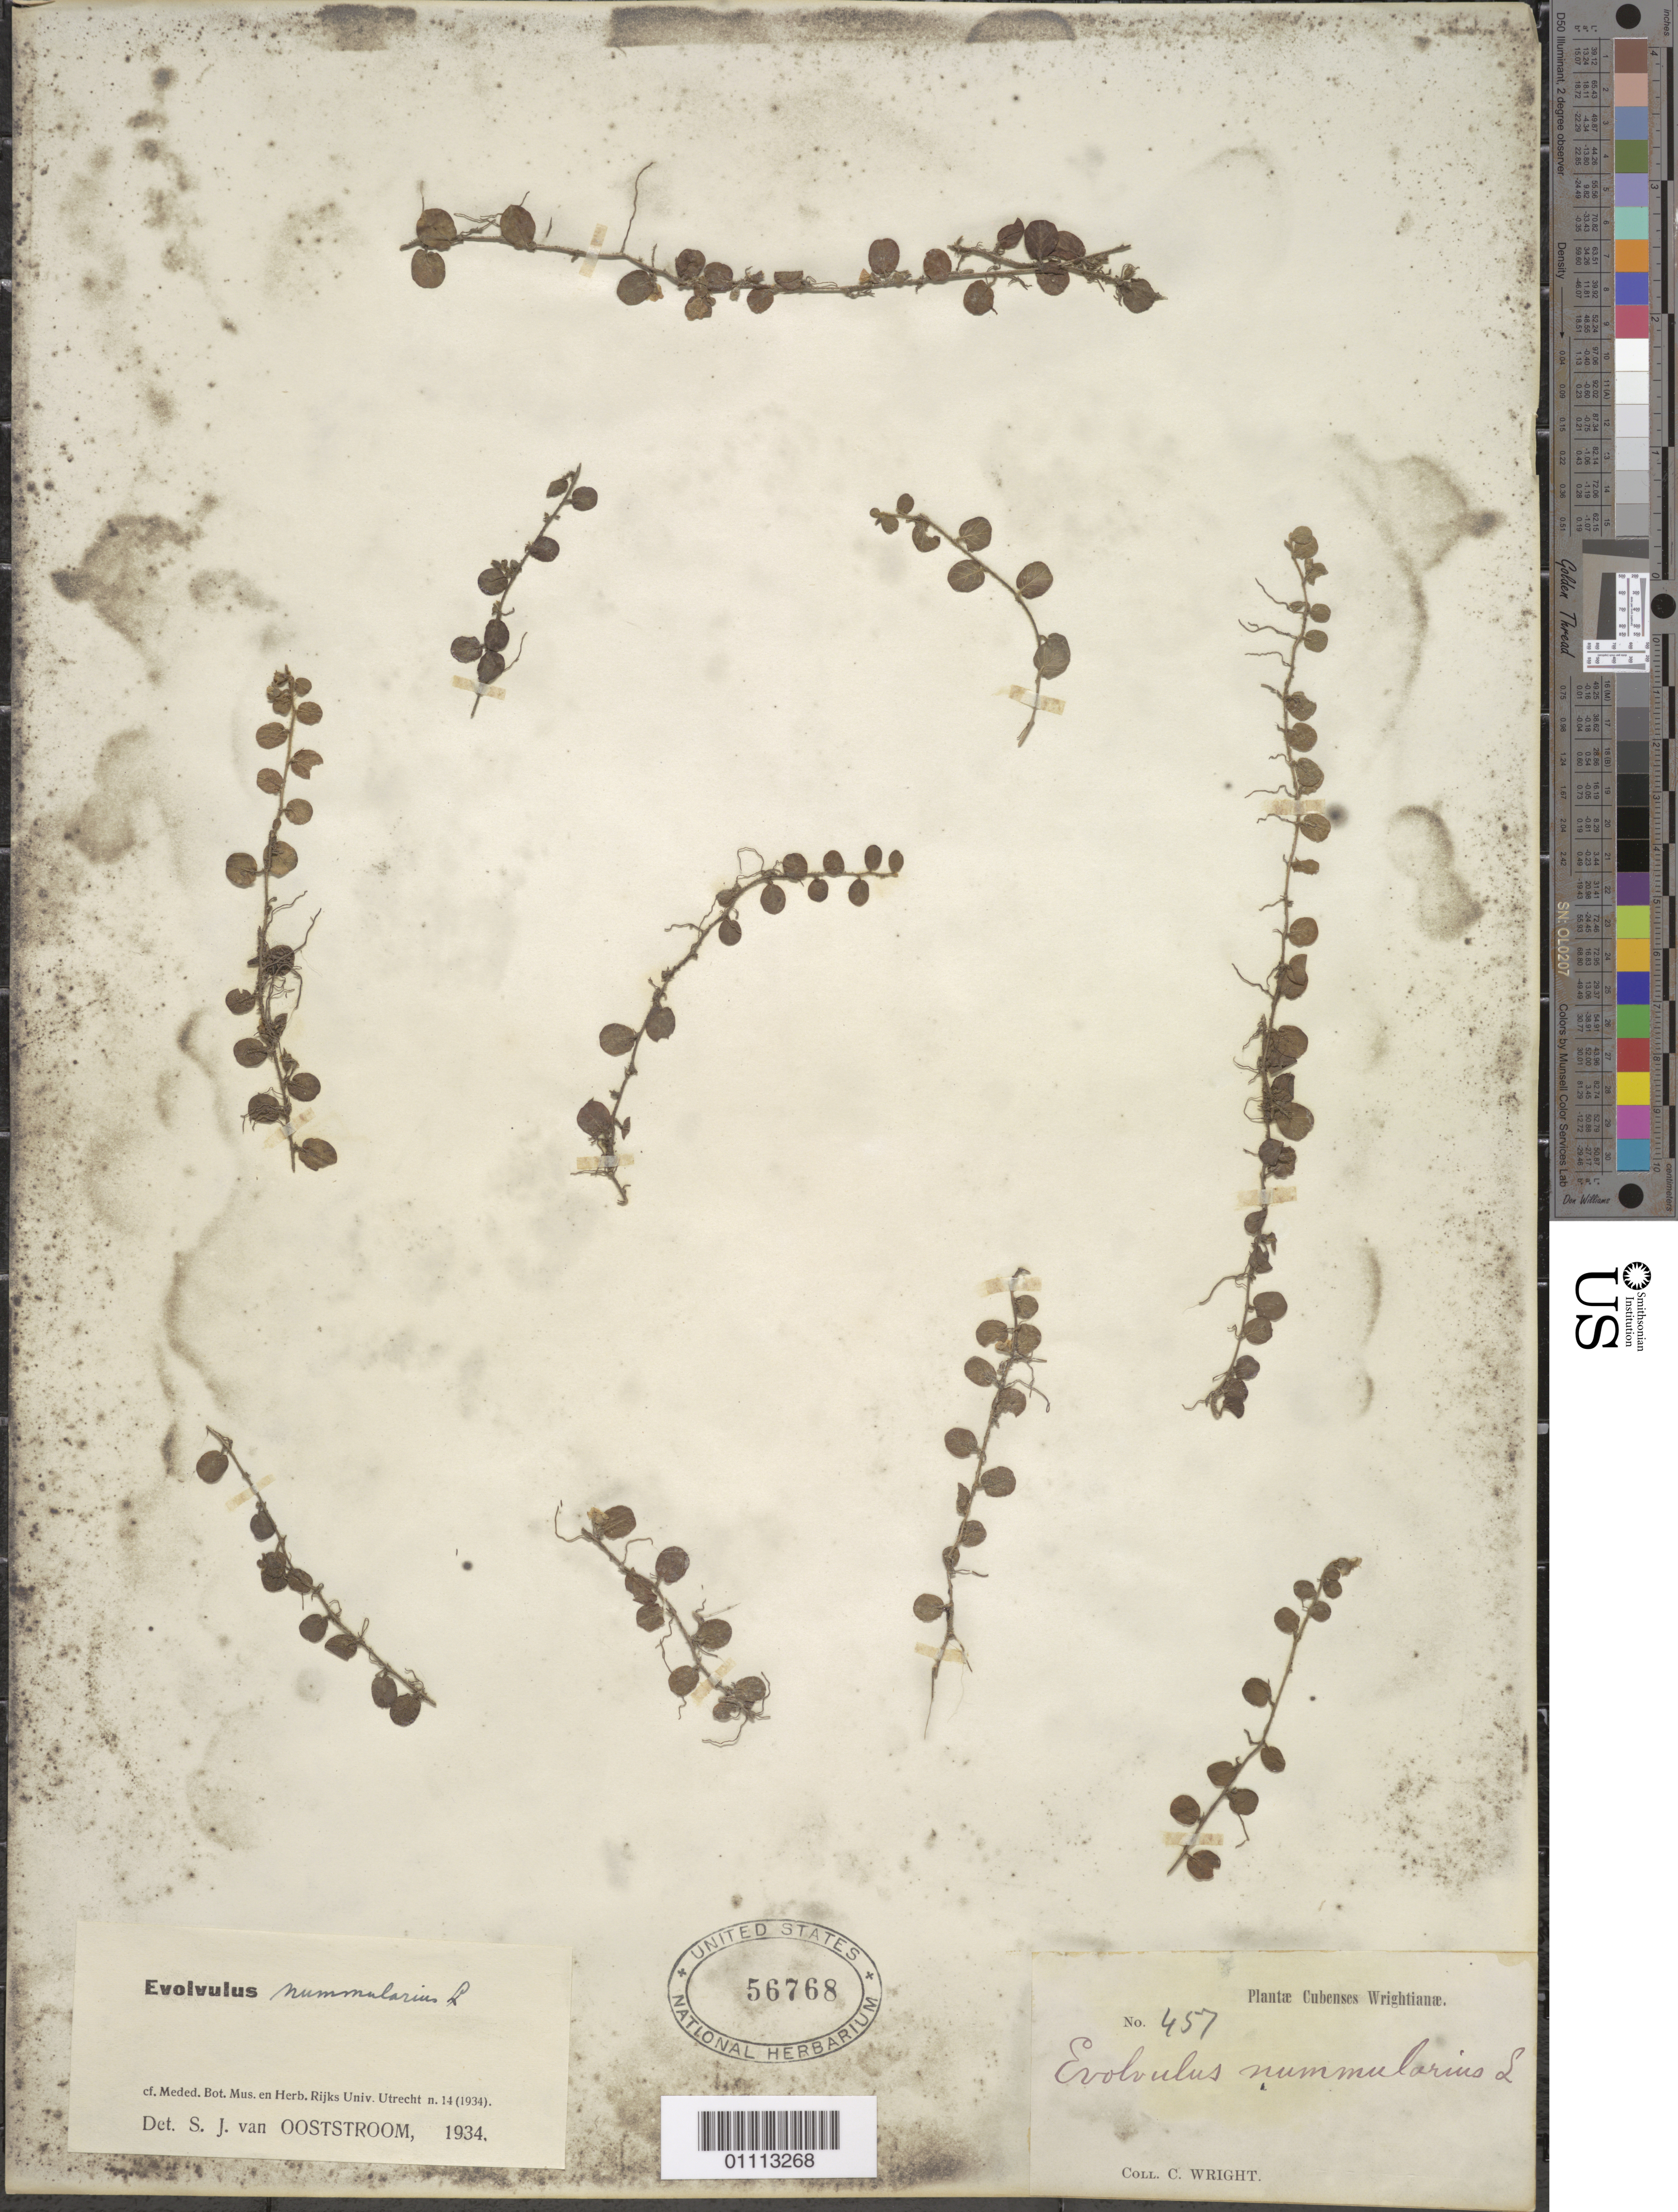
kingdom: Plantae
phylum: Tracheophyta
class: Magnoliopsida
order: Solanales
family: Convolvulaceae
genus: Evolvulus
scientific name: Evolvulus nummularius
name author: (L.) L.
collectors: C. Wright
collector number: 457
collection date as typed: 1800 to 1899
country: Cuba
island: Cuba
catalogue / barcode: US 56768